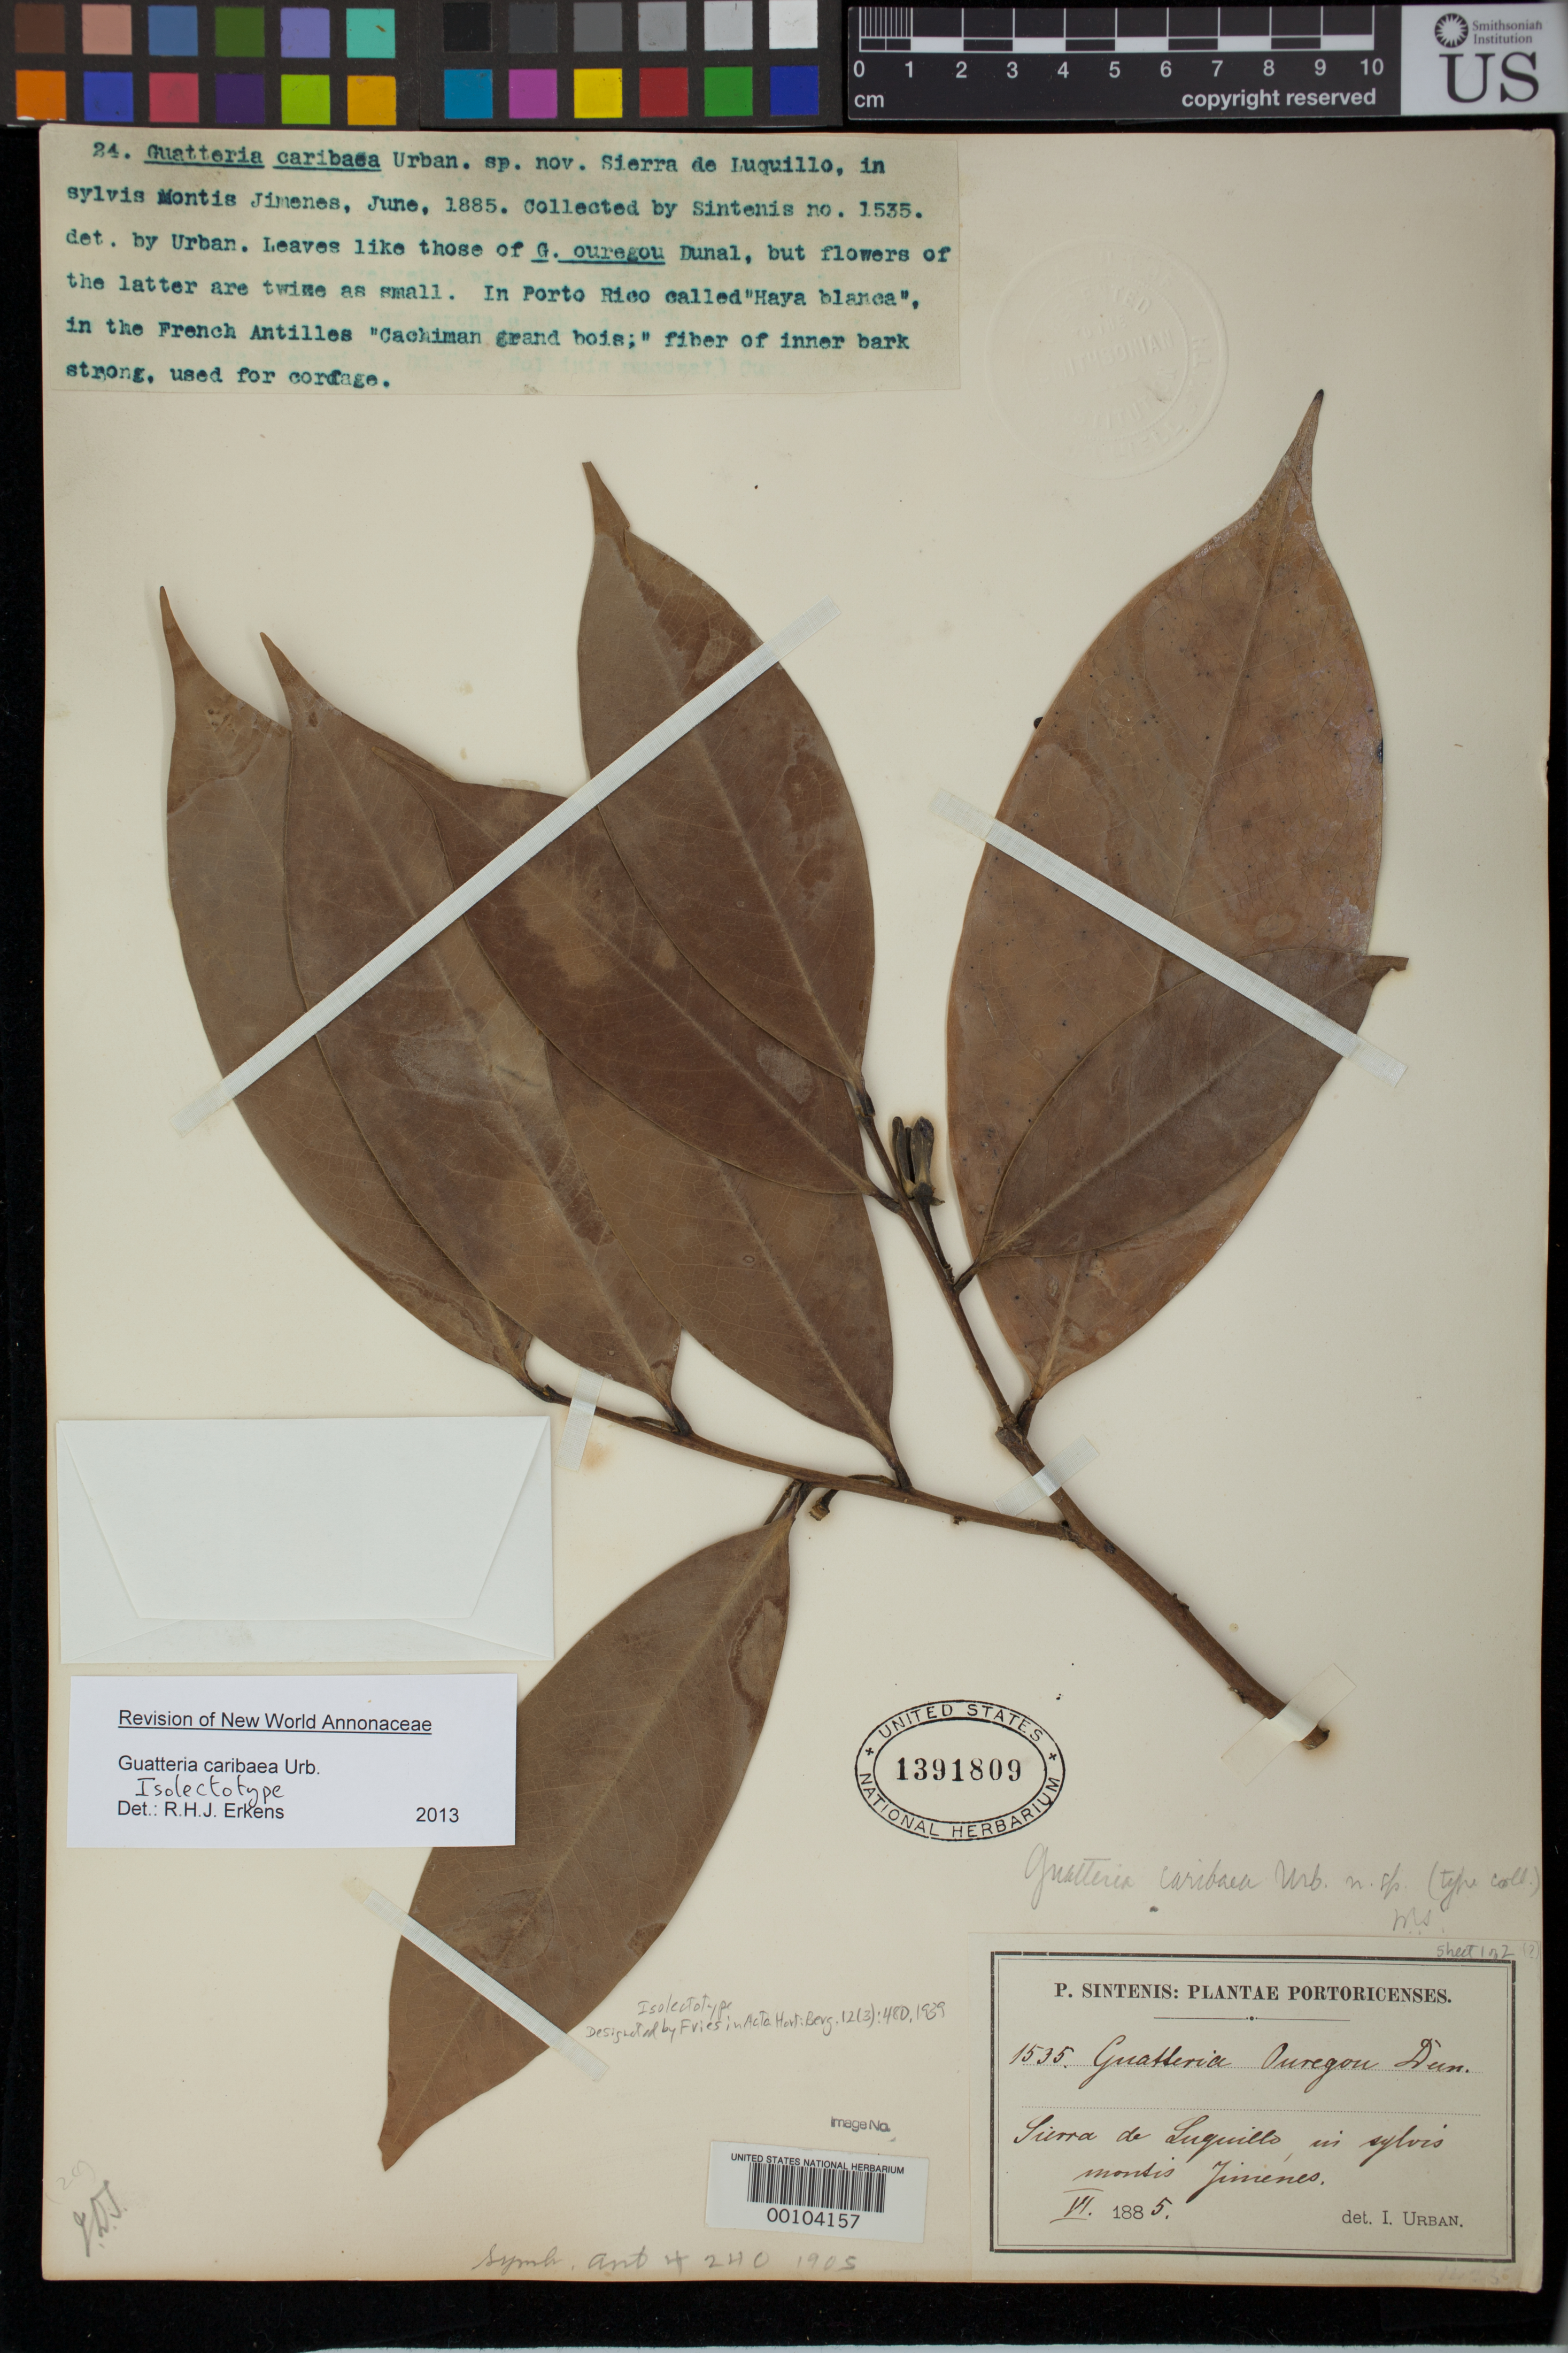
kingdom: Plantae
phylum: Tracheophyta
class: Magnoliopsida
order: Magnoliales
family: Annonaceae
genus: Guatteria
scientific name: Guatteria caribaea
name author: Urb.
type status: Isolectotype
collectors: P. Sintenis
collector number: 1535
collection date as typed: Jun 1885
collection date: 1885-06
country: Puerto Rico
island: Greater Antilles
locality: Sierra de La Luquillo in sylvis montis Jimenco.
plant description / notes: Common name: Haya blanca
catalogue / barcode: US 1391809